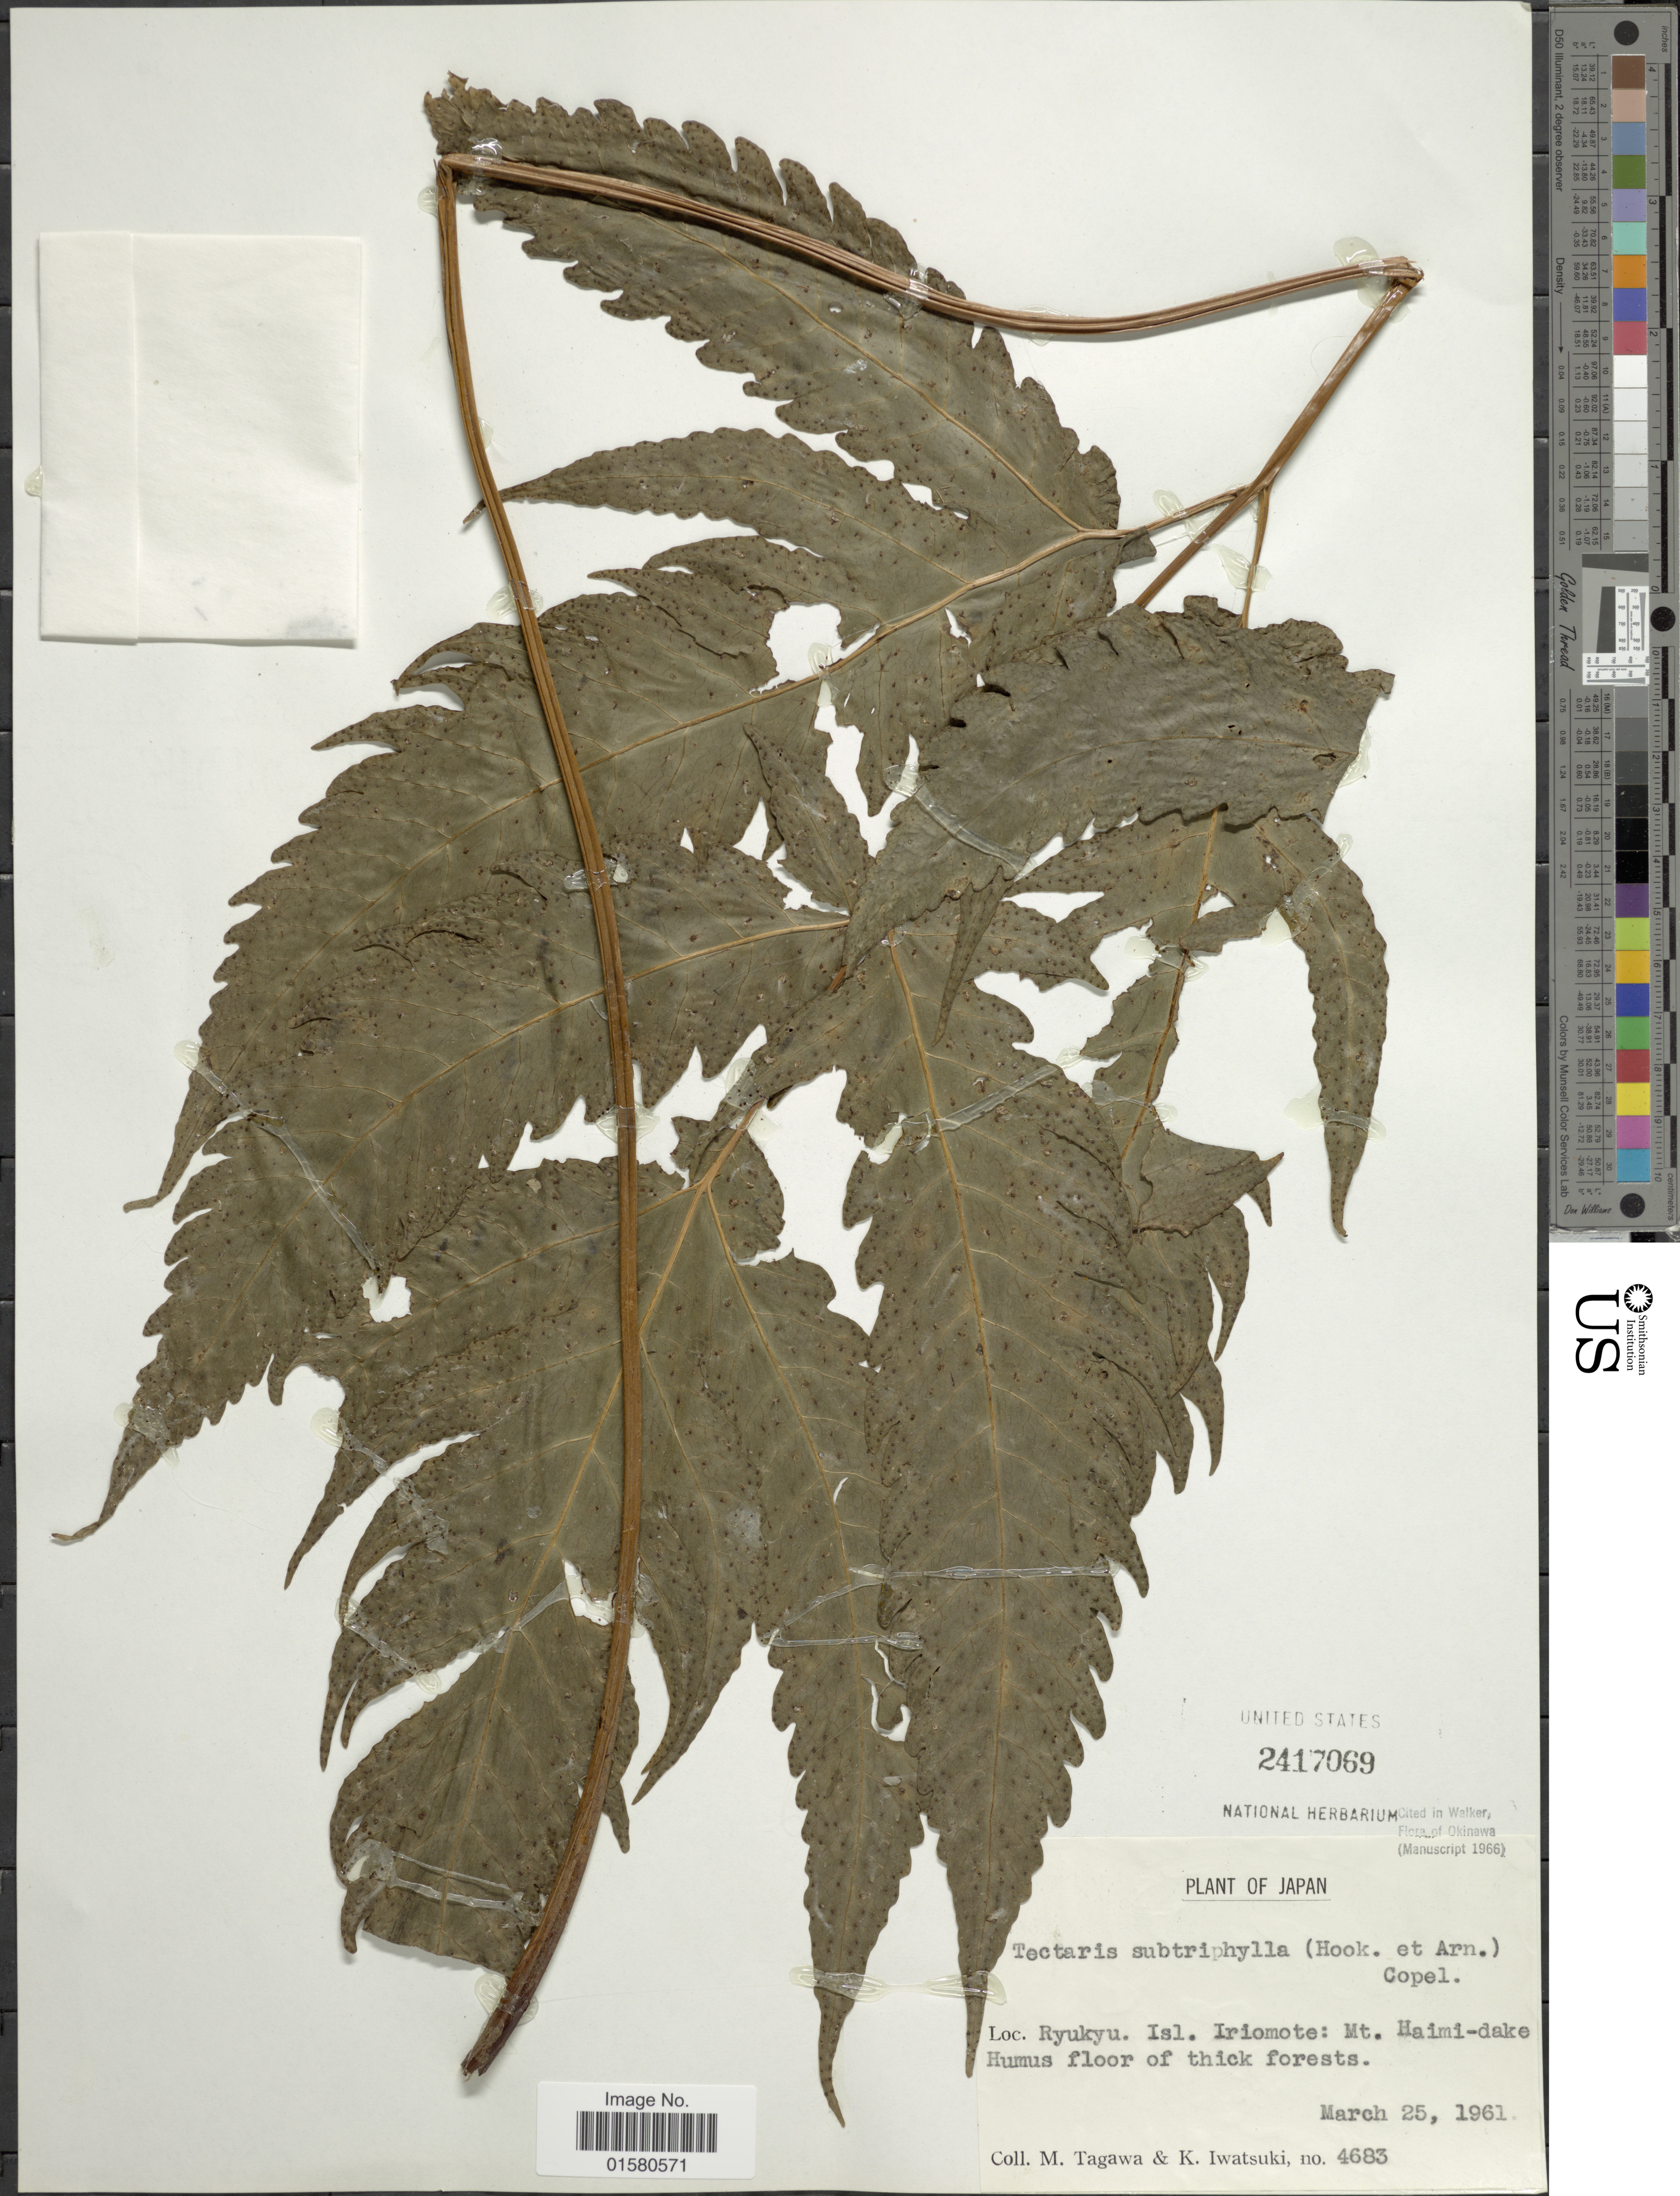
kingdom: Plantae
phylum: Tracheophyta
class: Polypodiopsida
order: Polypodiales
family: Tectariaceae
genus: Tectaria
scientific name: Tectaria subtriphylla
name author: (Hook. & Arn.) Copel.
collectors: M. Tagawa & K. Iwatsuki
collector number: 4683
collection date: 1961-03-25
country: Japan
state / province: Okinawa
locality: Ryukyu, Isl, Iriomote, Mt. Haimi - dake.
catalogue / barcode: US 2417069